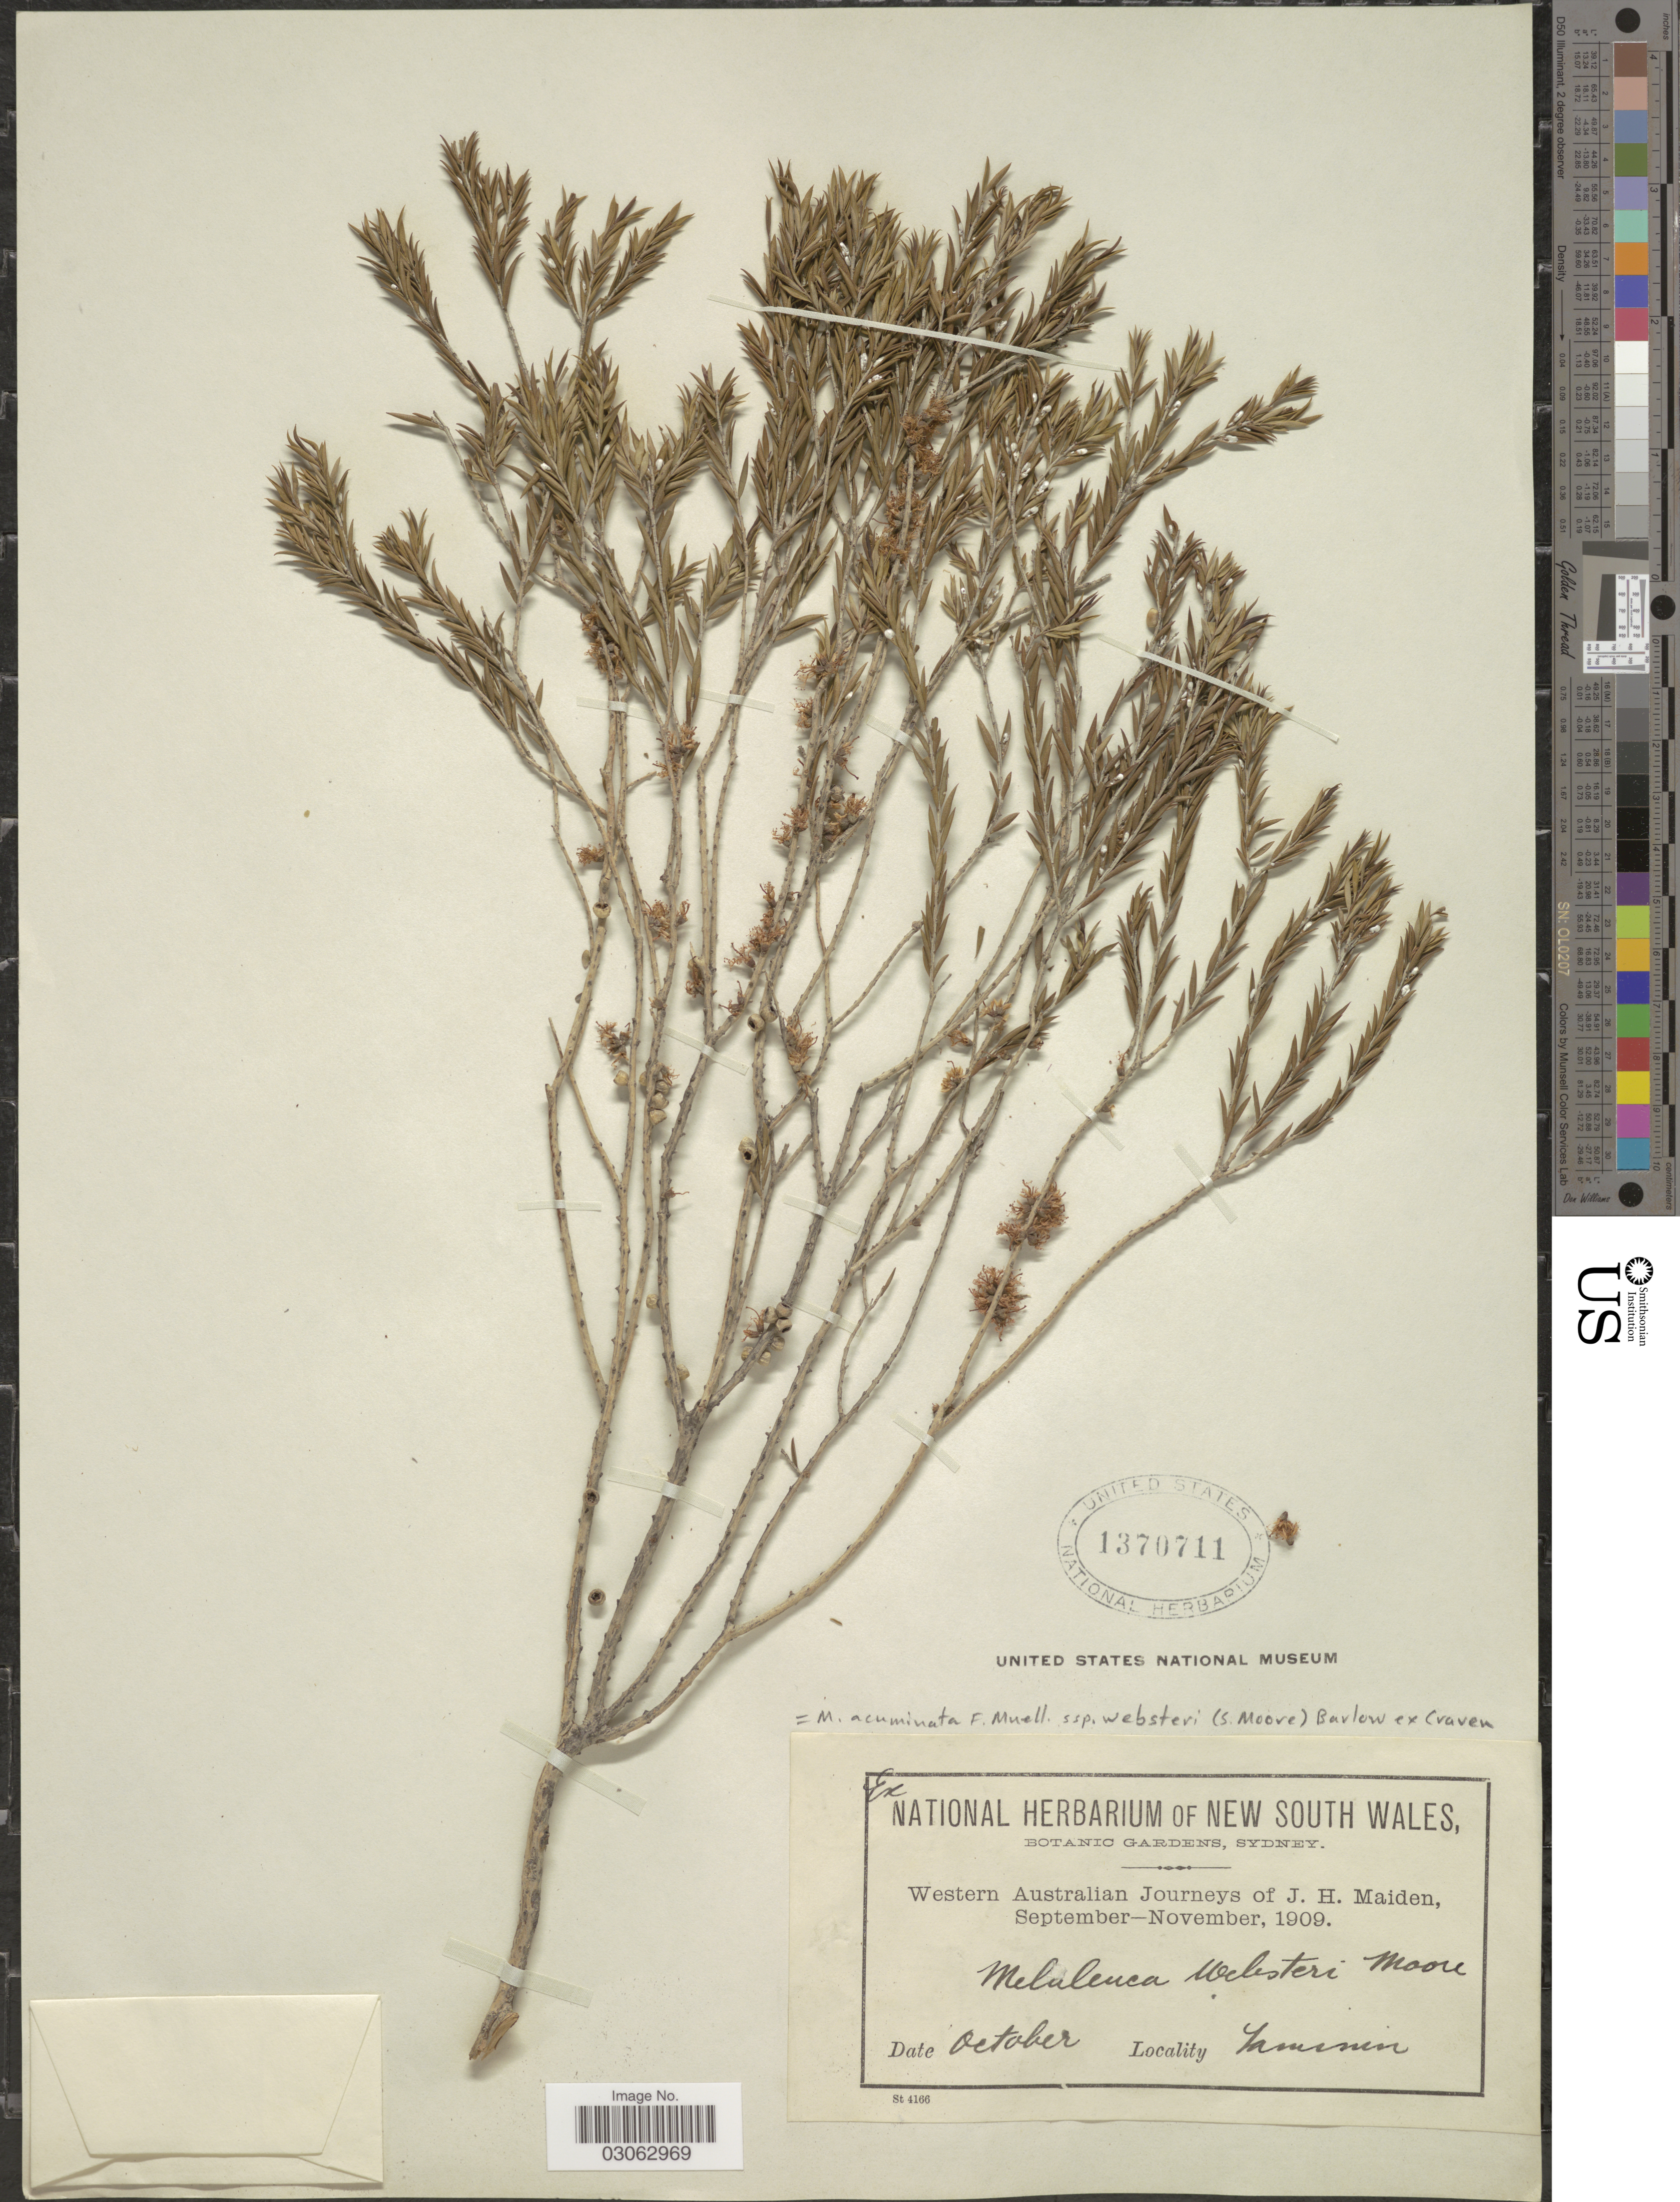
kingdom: Plantae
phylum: Tracheophyta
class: Magnoliopsida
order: Myrtales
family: Myrtaceae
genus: Melaleuca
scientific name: Melaleuca acuminata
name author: F. Muell.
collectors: J. Maiden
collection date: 1909-10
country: Australia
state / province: Western Australia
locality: [illegible text]amimin.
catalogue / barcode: US 1370711